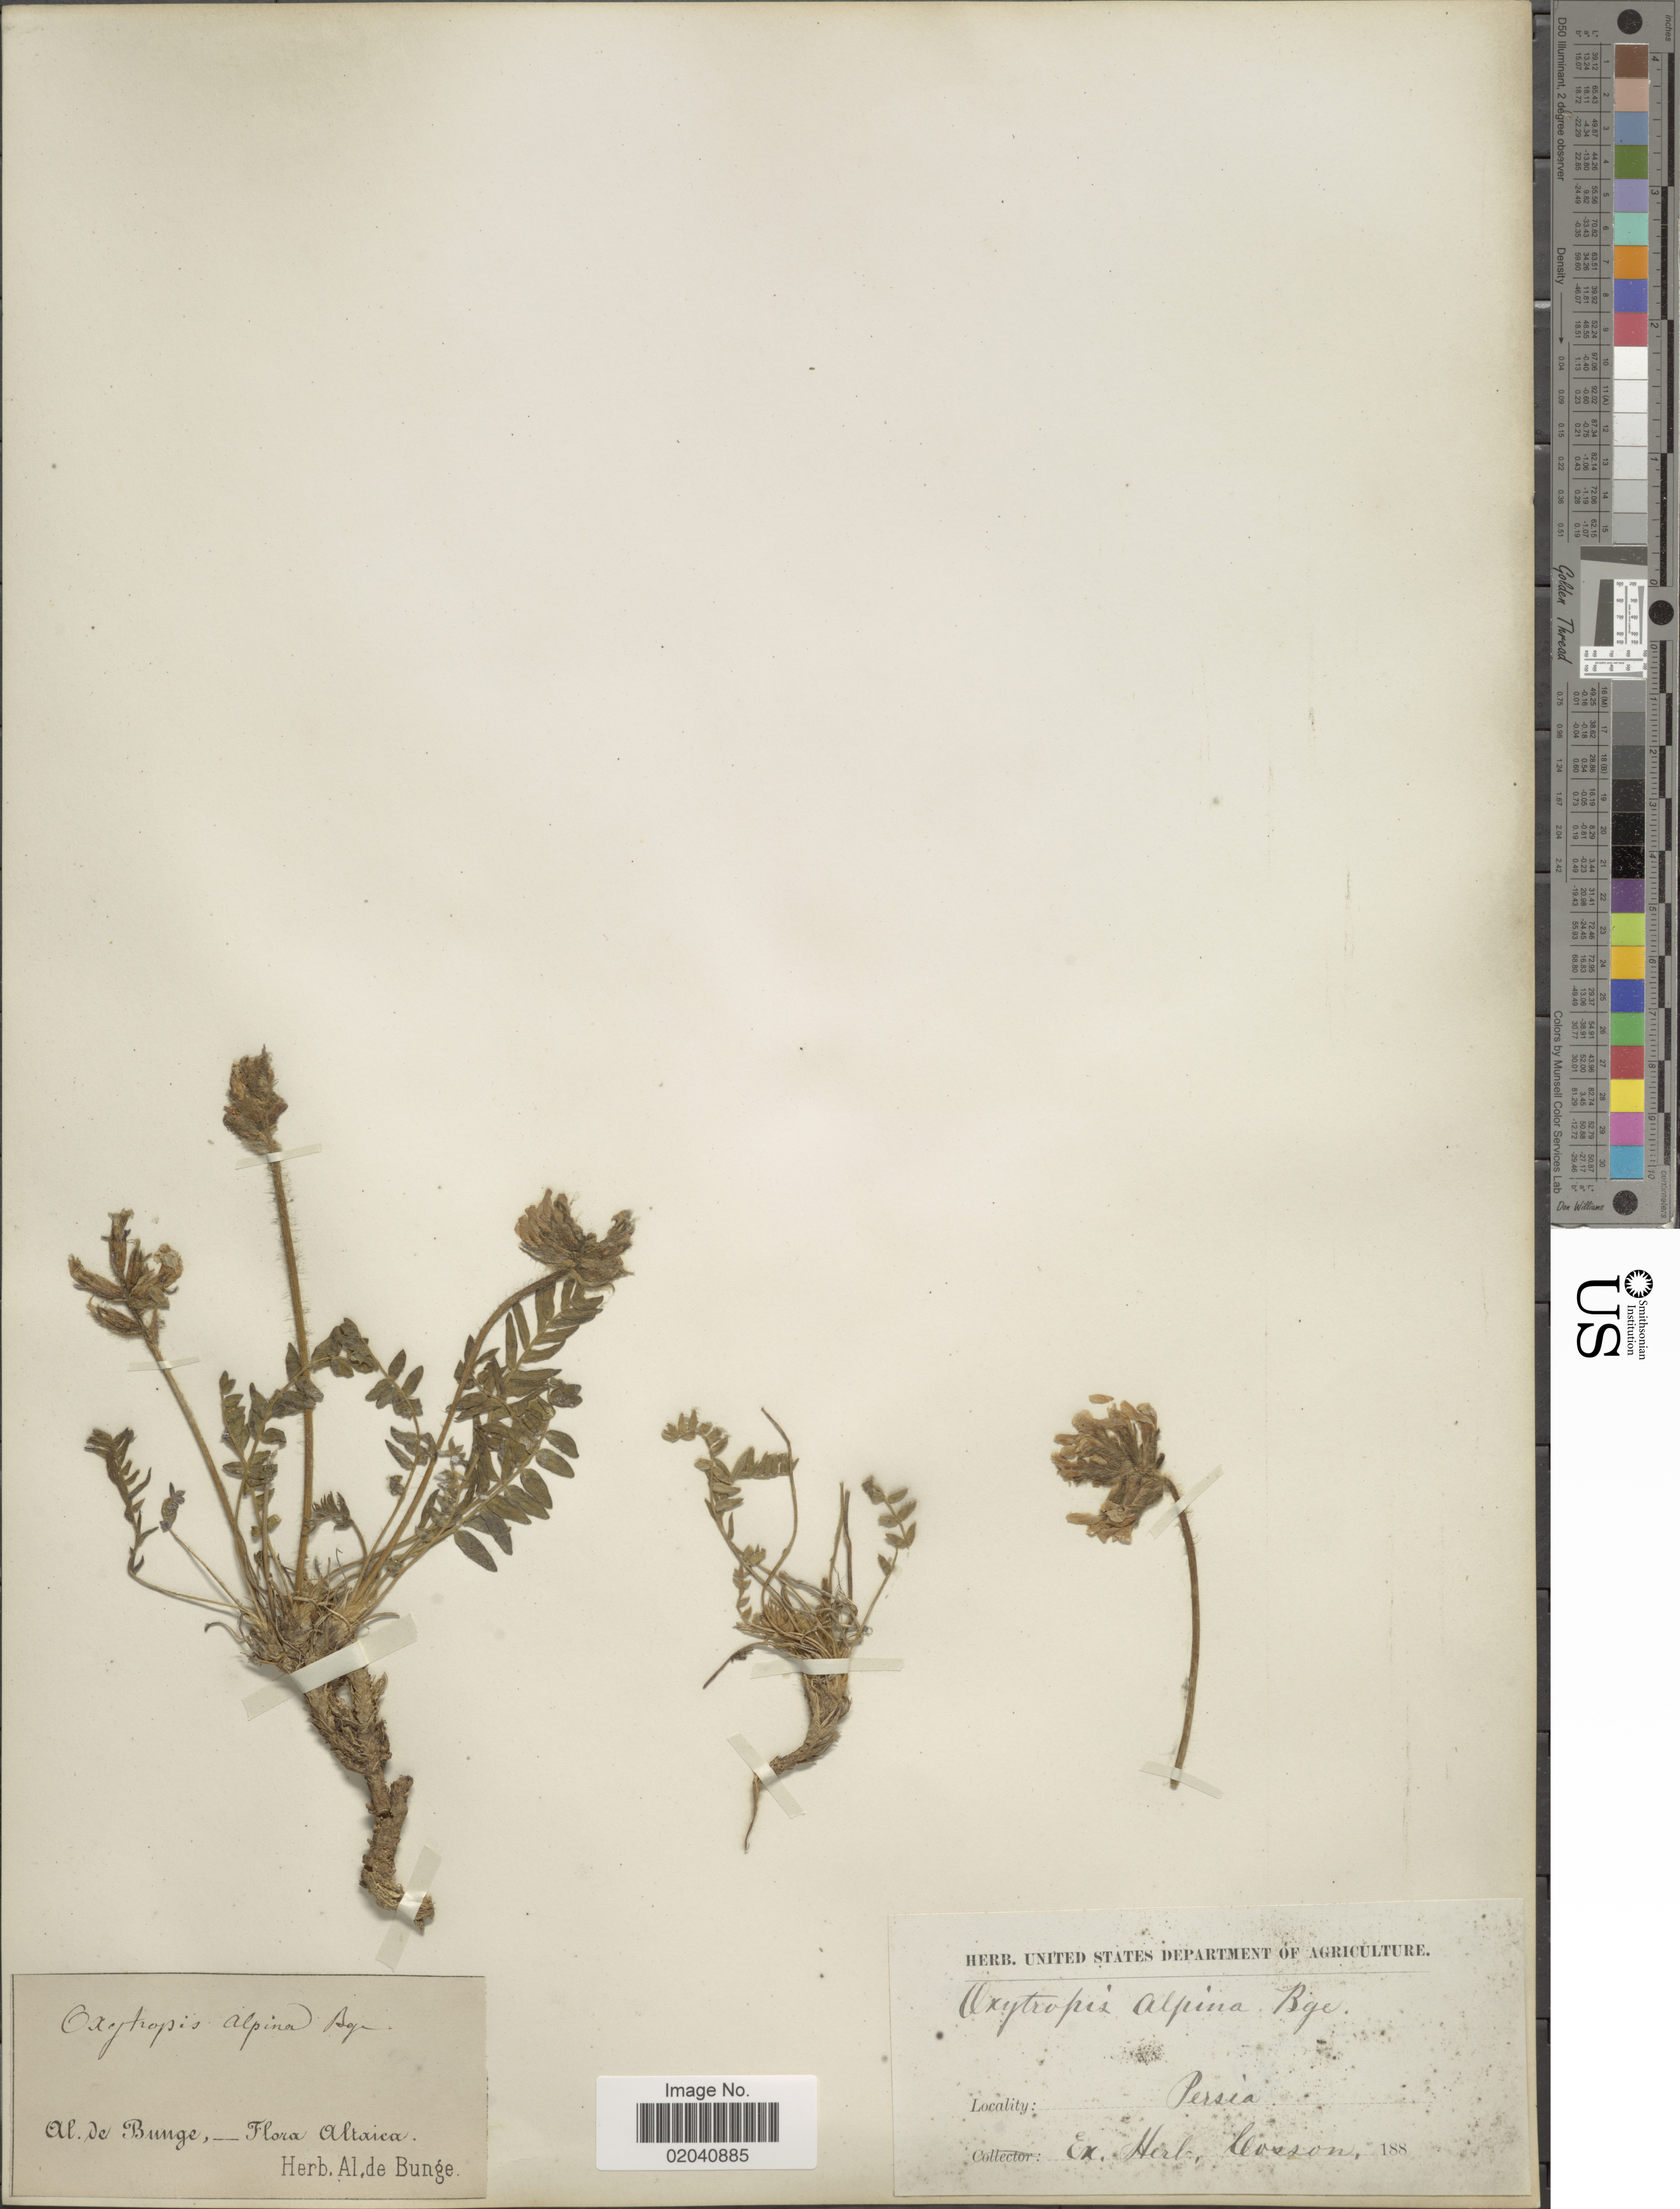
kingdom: Plantae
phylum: Tracheophyta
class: Magnoliopsida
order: Fabales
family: Fabaceae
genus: Oxytropis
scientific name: Oxytropis alpina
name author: Bunge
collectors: A. de Bunge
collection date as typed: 188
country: Iran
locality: Altaica, Persia